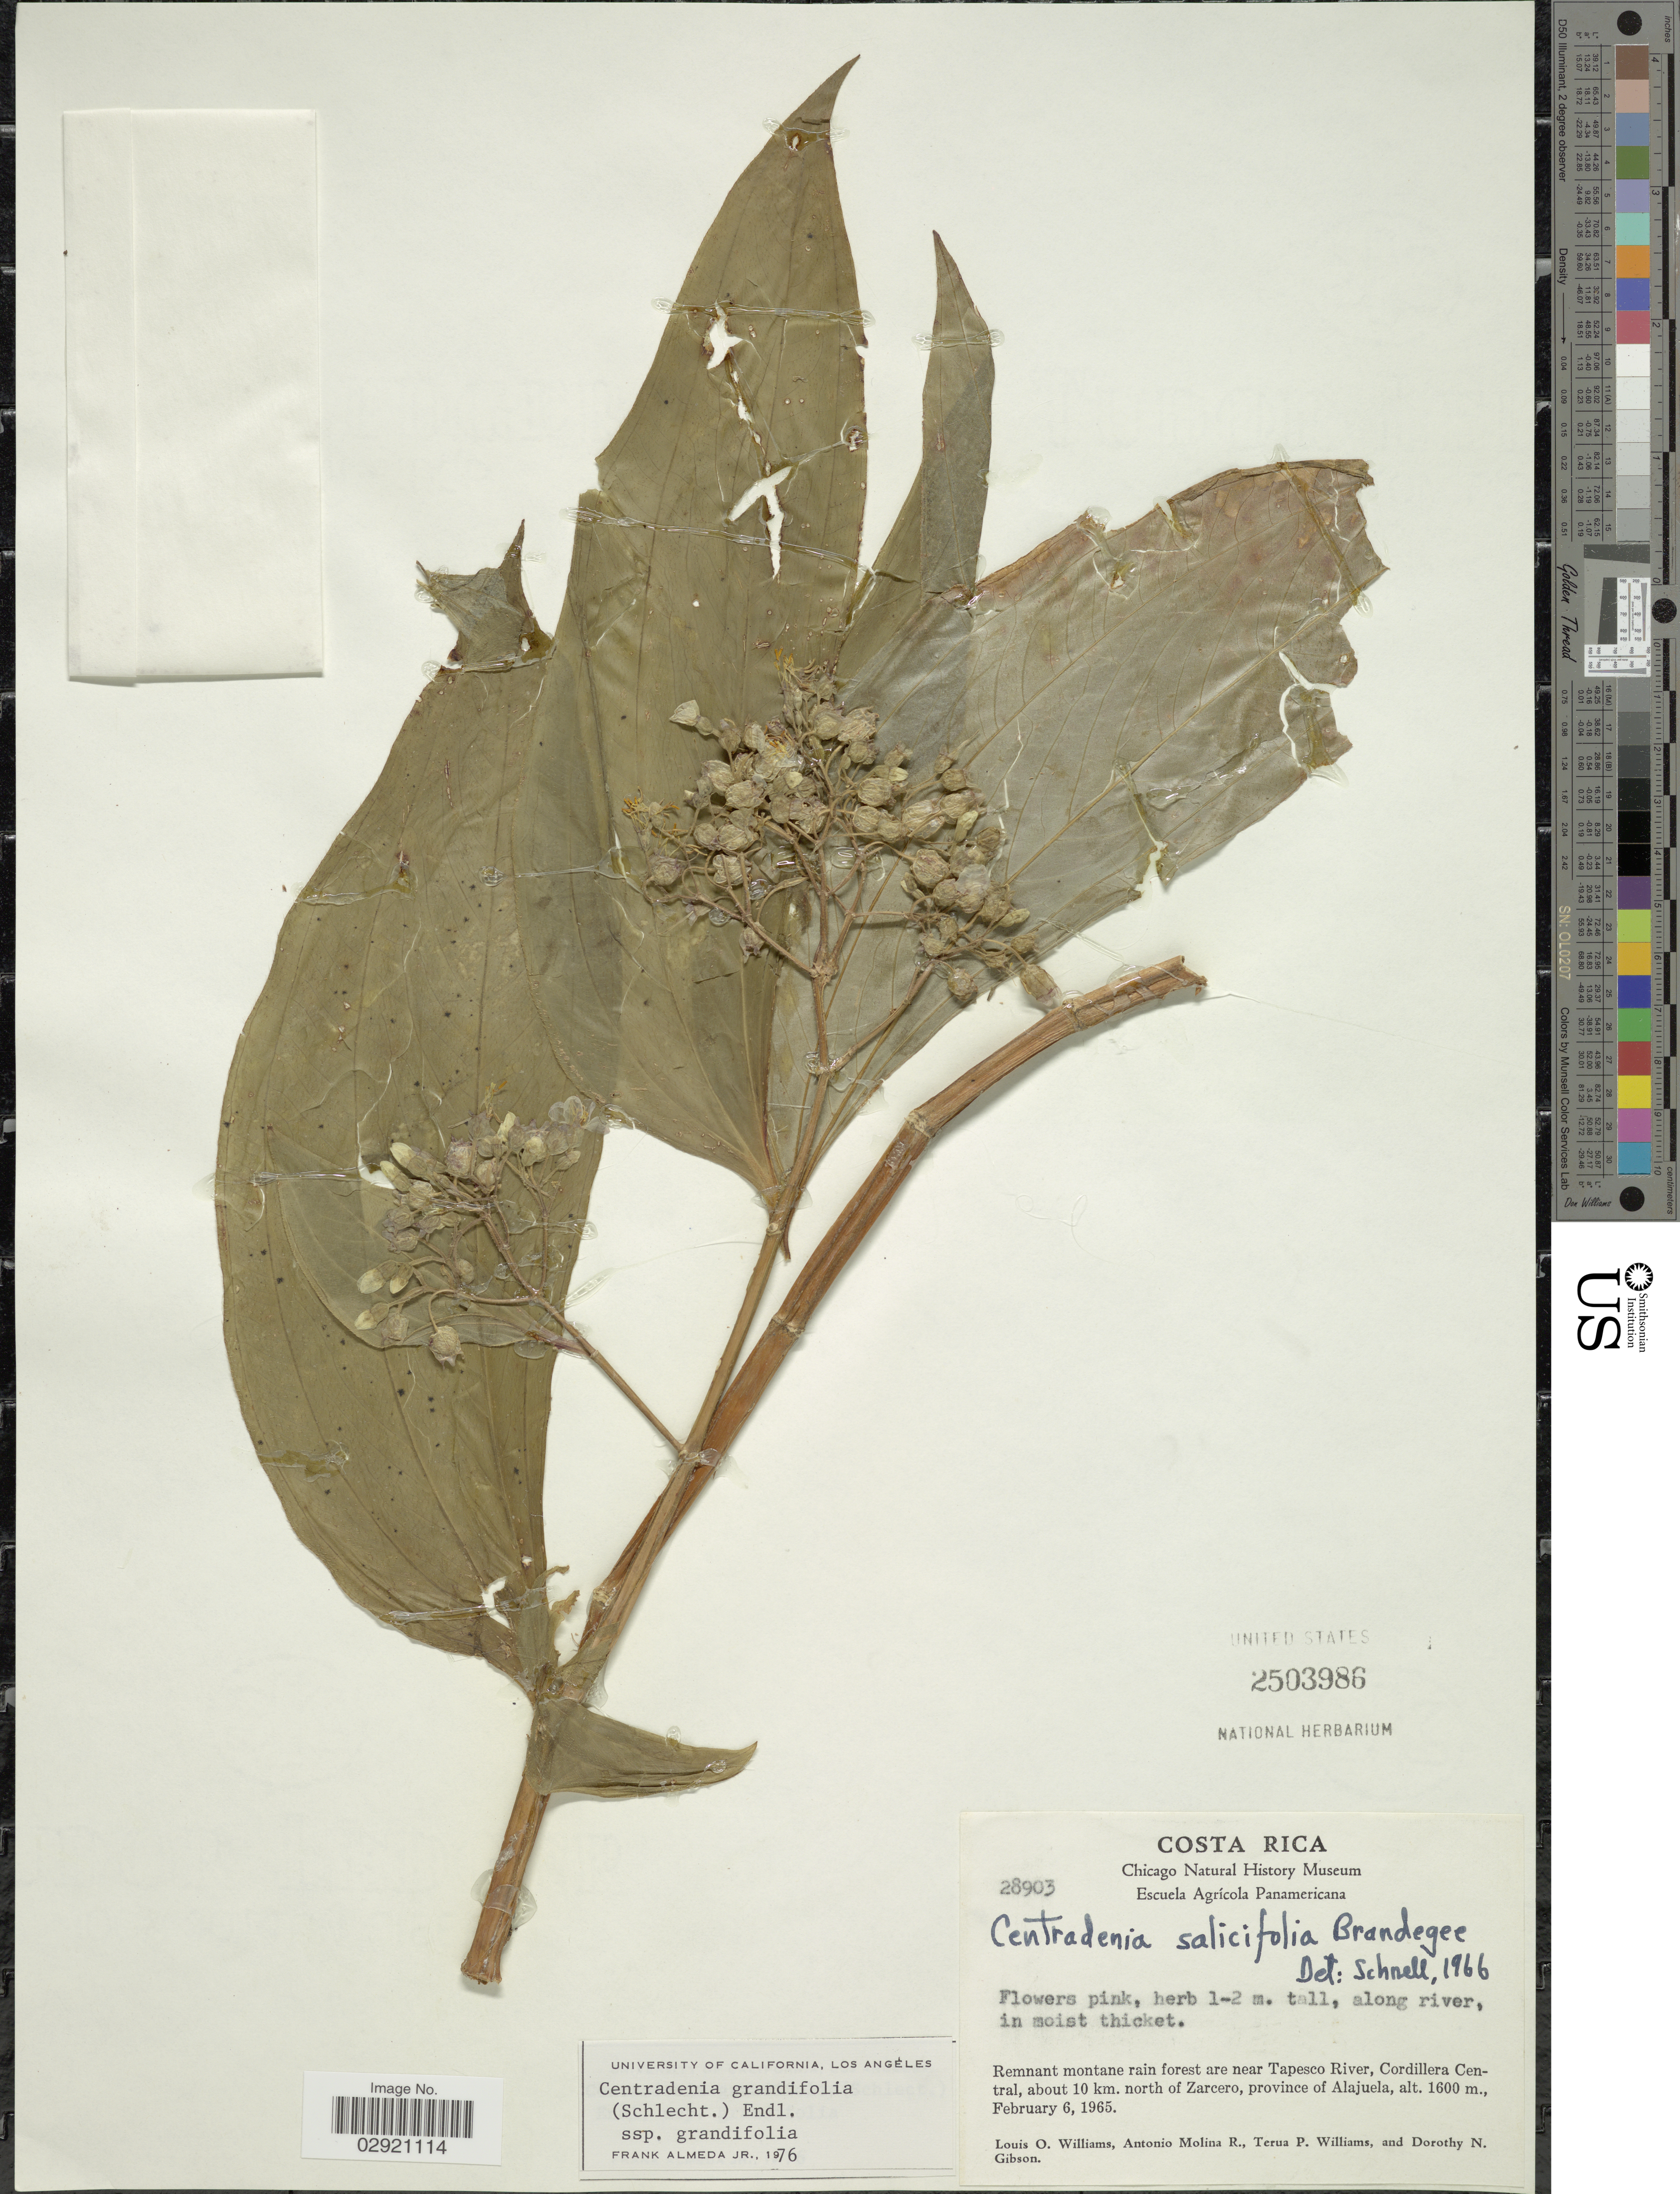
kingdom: Plantae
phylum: Tracheophyta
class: Magnoliopsida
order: Myrtales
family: Melastomataceae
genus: Centradenia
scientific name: Centradenia grandifolia subsp. grandifolia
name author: (Schltdl.) Endl.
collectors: L. O. Williams, A. Molina R., T. Williams & D. N. Gibson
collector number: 28903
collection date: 1965-02-06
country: Costa Rica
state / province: Alajuela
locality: Near Tapesco River, Cordillera Central, about 10 km. north of Zarcero.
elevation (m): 1600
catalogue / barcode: US 2503986